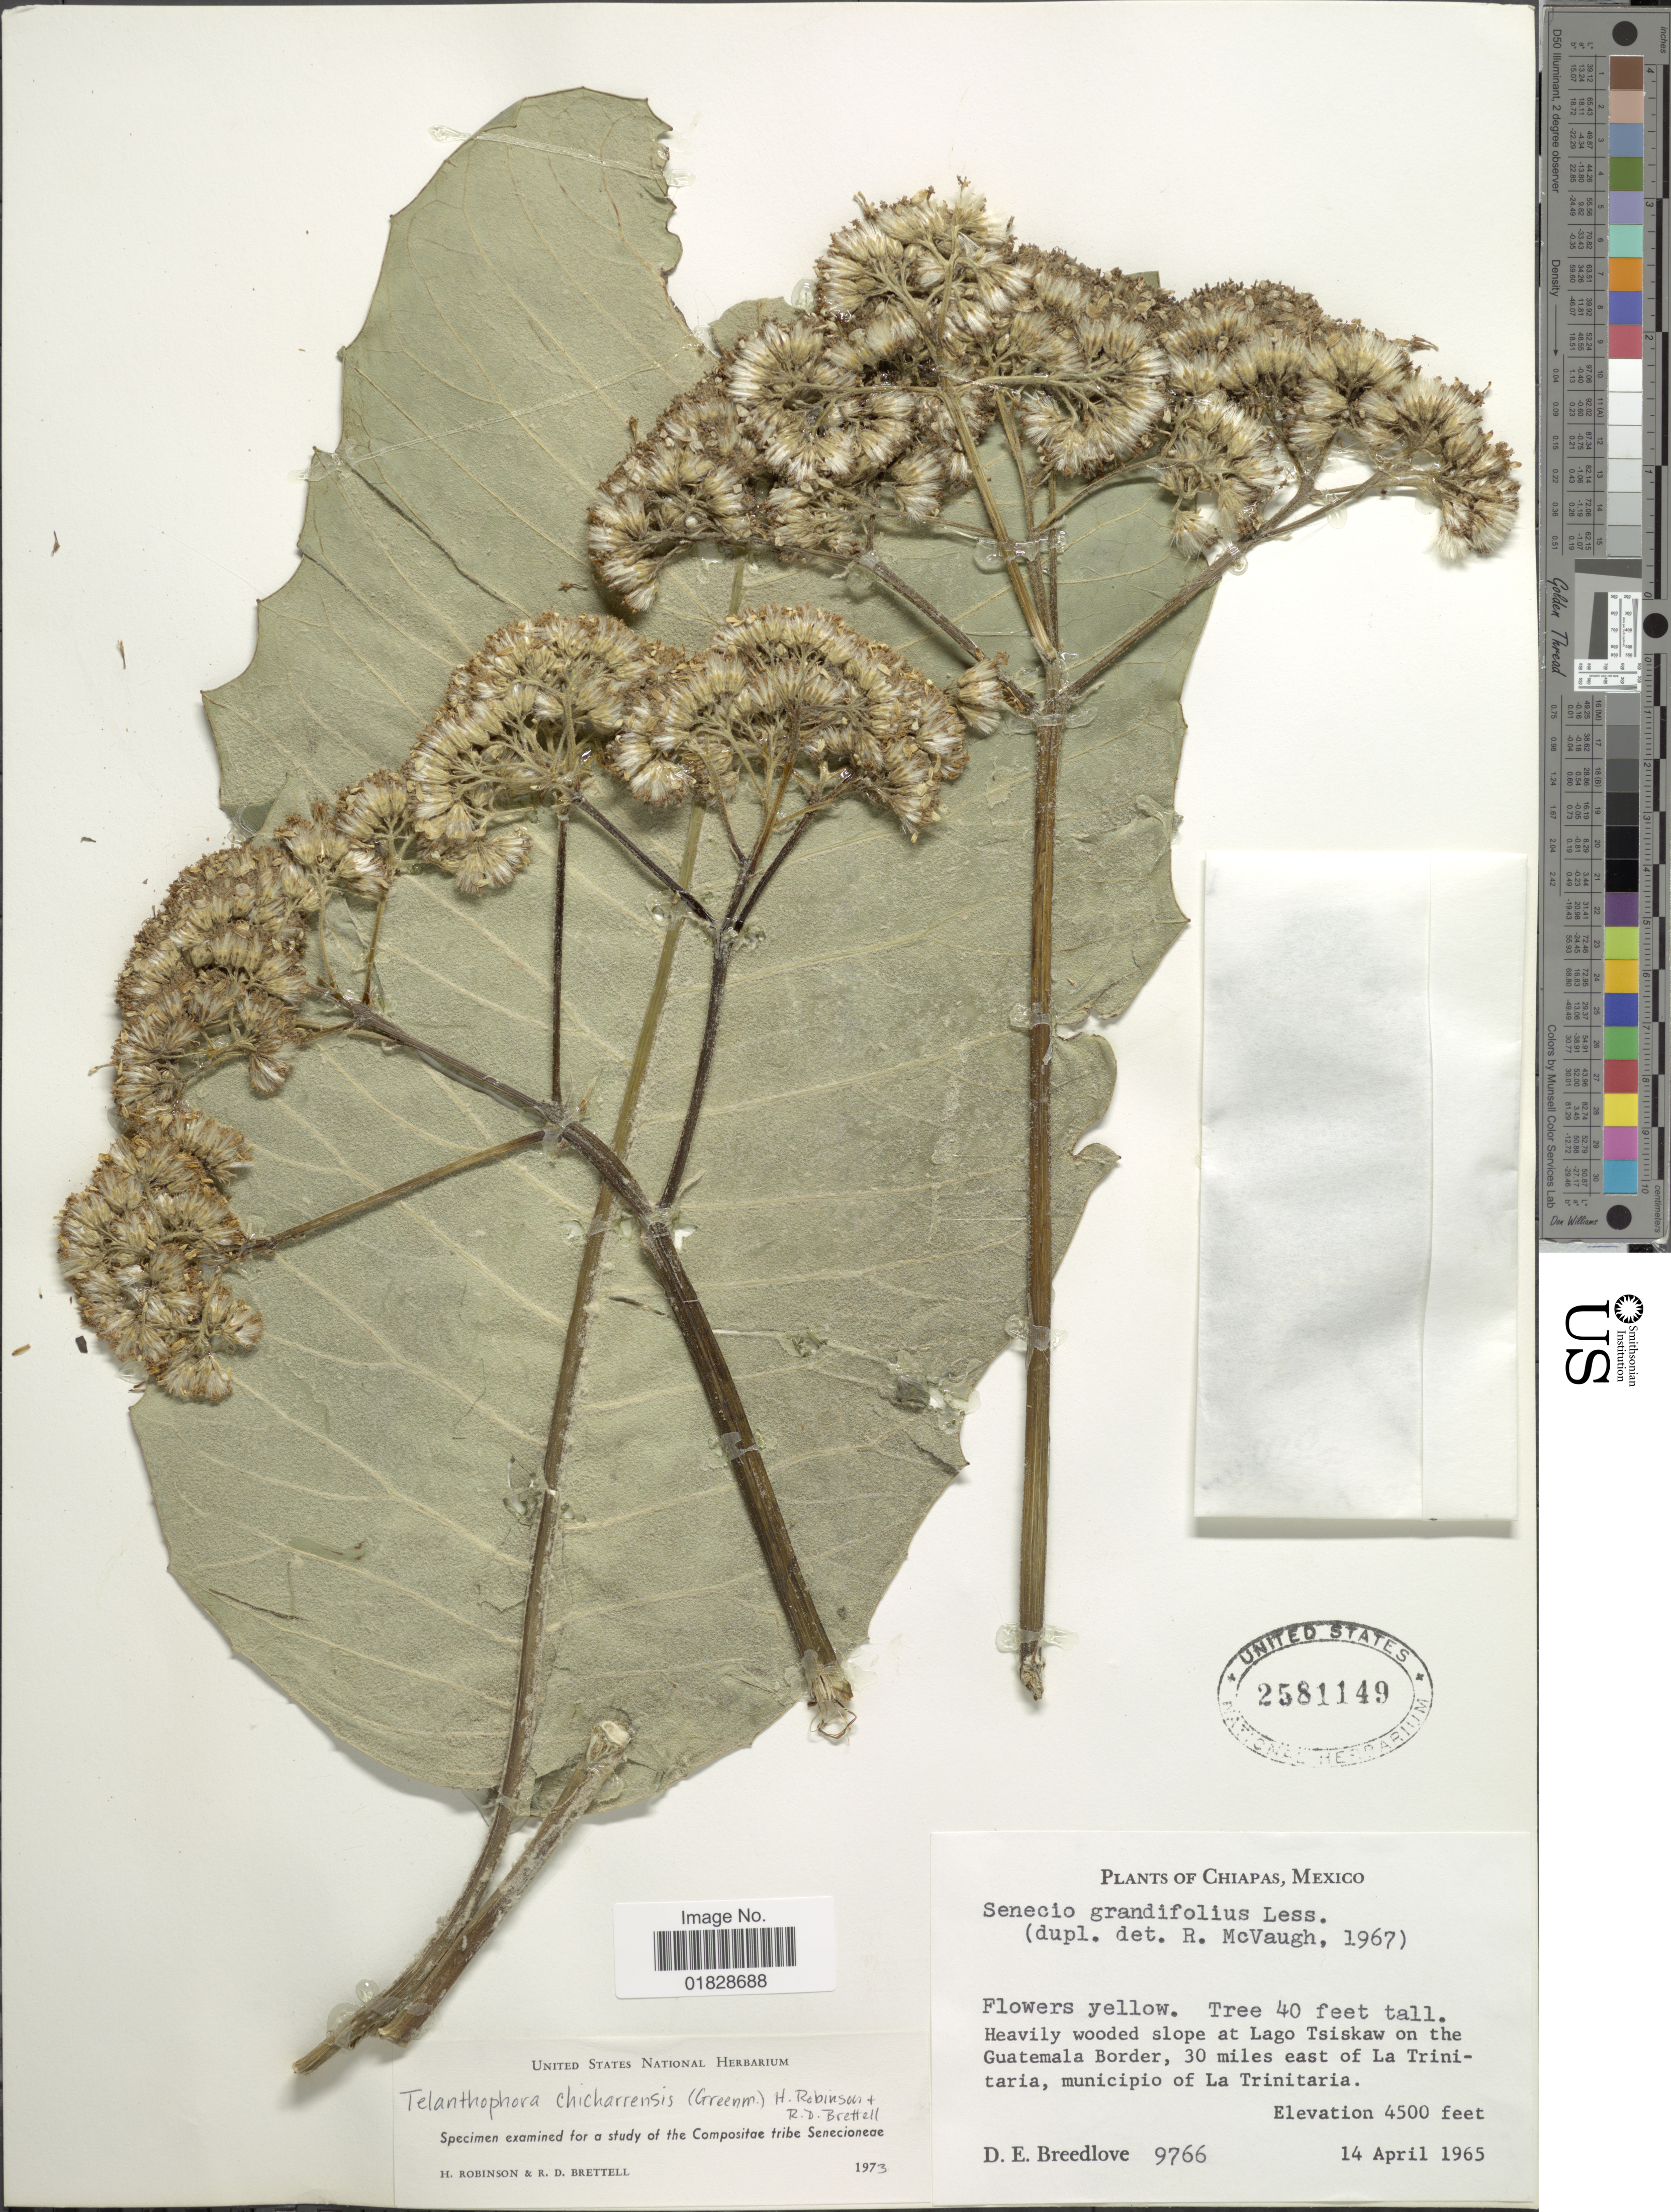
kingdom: Plantae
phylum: Tracheophyta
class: Magnoliopsida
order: Asterales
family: Asteraceae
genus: Telanthophora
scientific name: Telanthophora chicharrensis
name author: (Greenm.) H. Rob. & Brettell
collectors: D. E. Breedlove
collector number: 9766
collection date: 1965-04-14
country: Mexico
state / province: Chiapas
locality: Heavily wooded slope at Lago Tsiskaw on the Guatemala Border, 30 miles east of La Trinitaria, municipio of La Trinitaria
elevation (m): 1372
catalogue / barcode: US 2581149